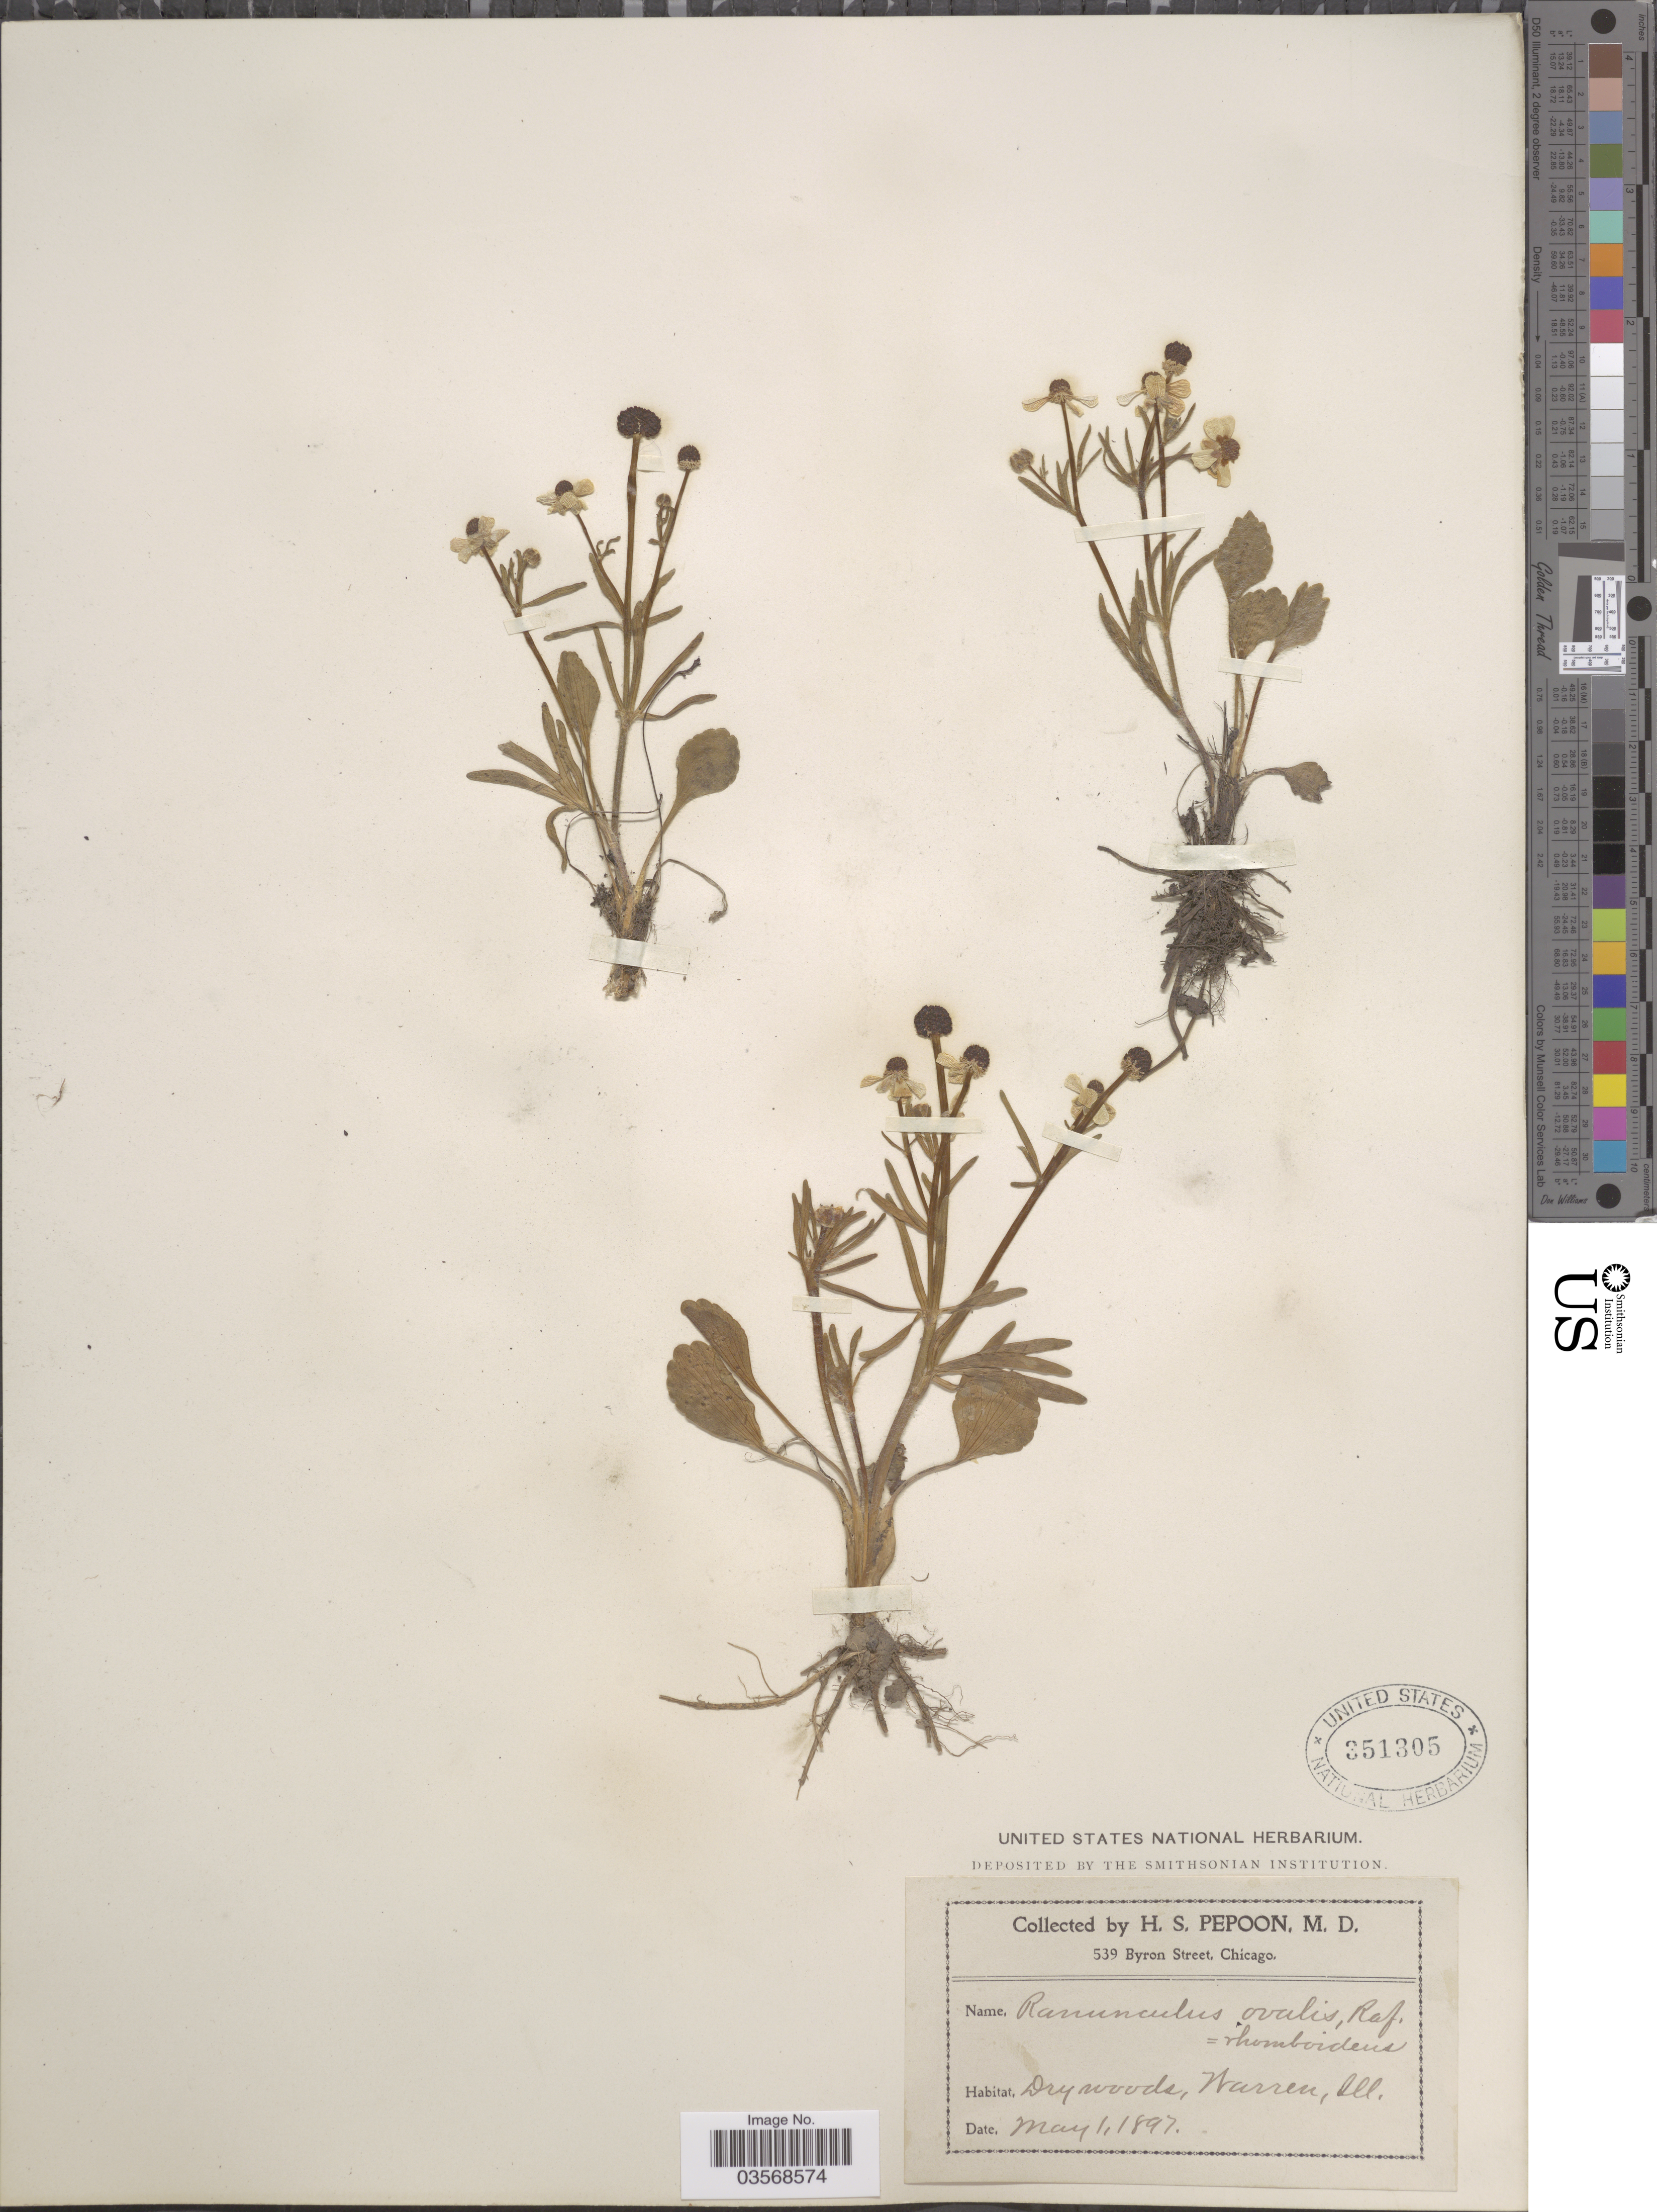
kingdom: Plantae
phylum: Tracheophyta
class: Magnoliopsida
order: Ranunculales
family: Ranunculaceae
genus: Ranunculus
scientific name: Ranunculus ovalis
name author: Raf.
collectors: H. Pepoon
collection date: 1897-05-01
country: United States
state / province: Illinois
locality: Dry woods, Warren.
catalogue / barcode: US 351305